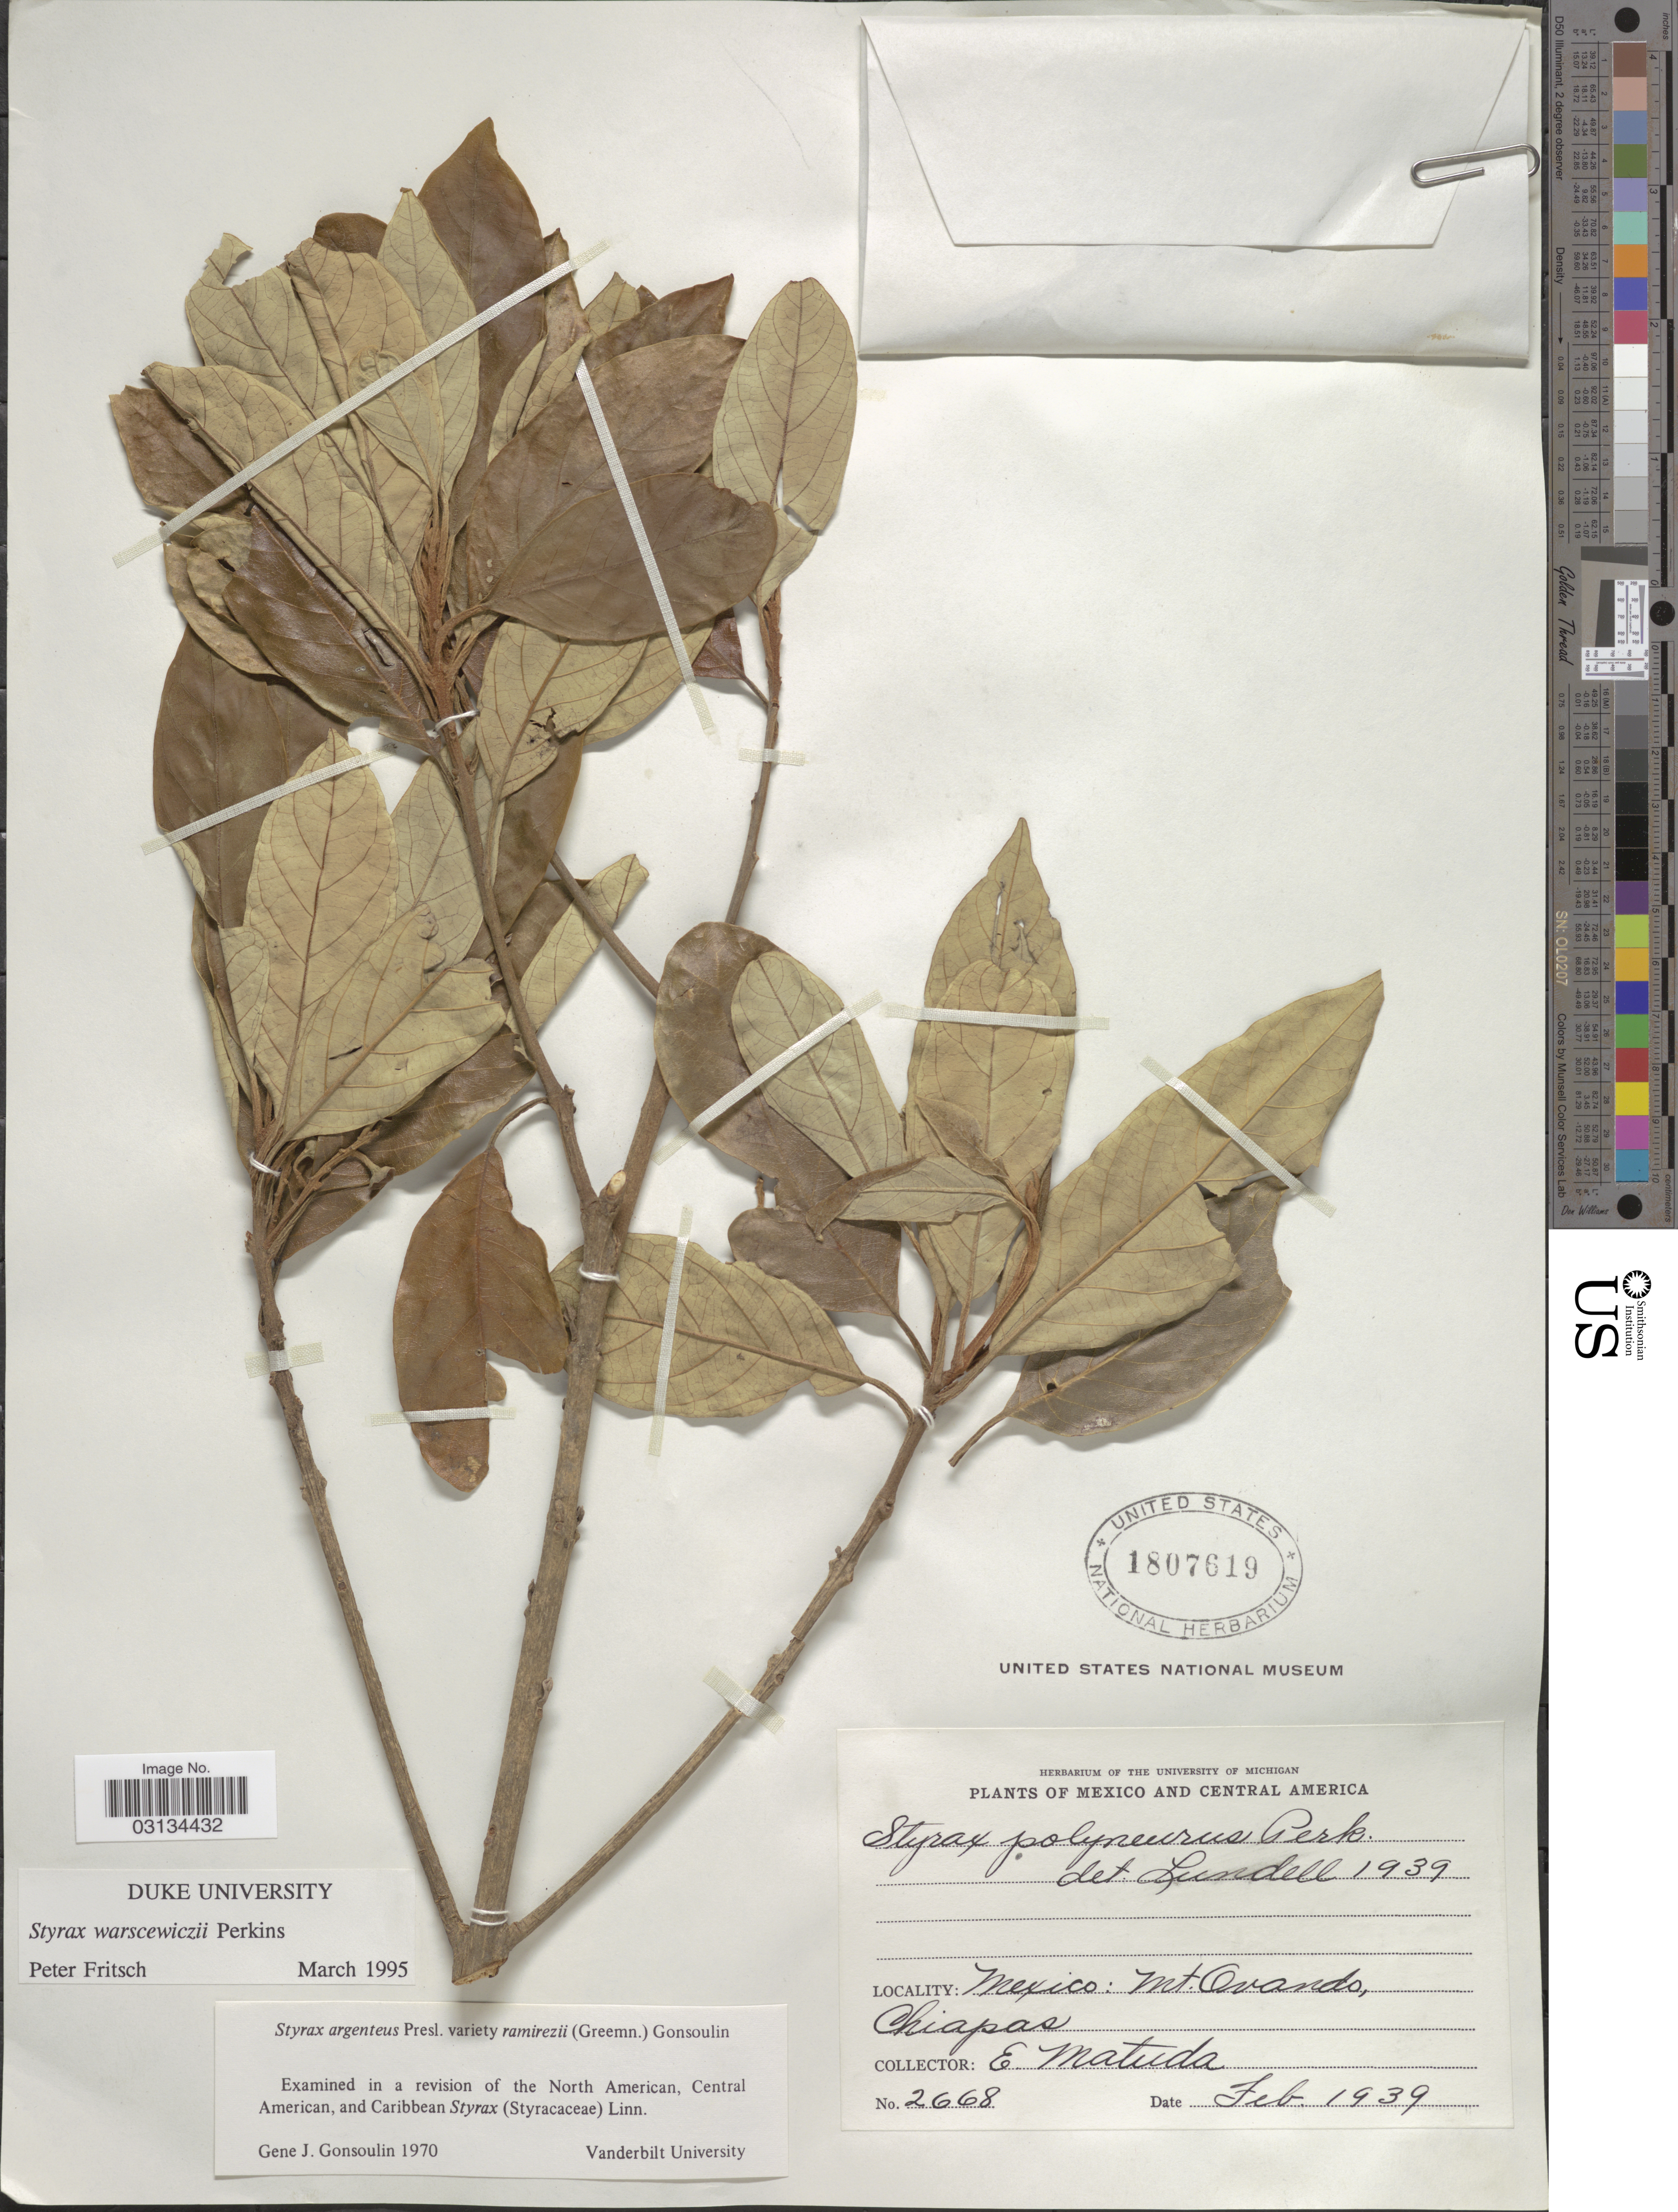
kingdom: Plantae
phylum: Tracheophyta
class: Magnoliopsida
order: Ericales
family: Styracaceae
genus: Styrax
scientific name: Styrax warscewiczii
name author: Perkins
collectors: E. Matuda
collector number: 2668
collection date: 1939-02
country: Mexico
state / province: Chiapas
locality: Mt. Ovando.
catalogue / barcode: US 1807619